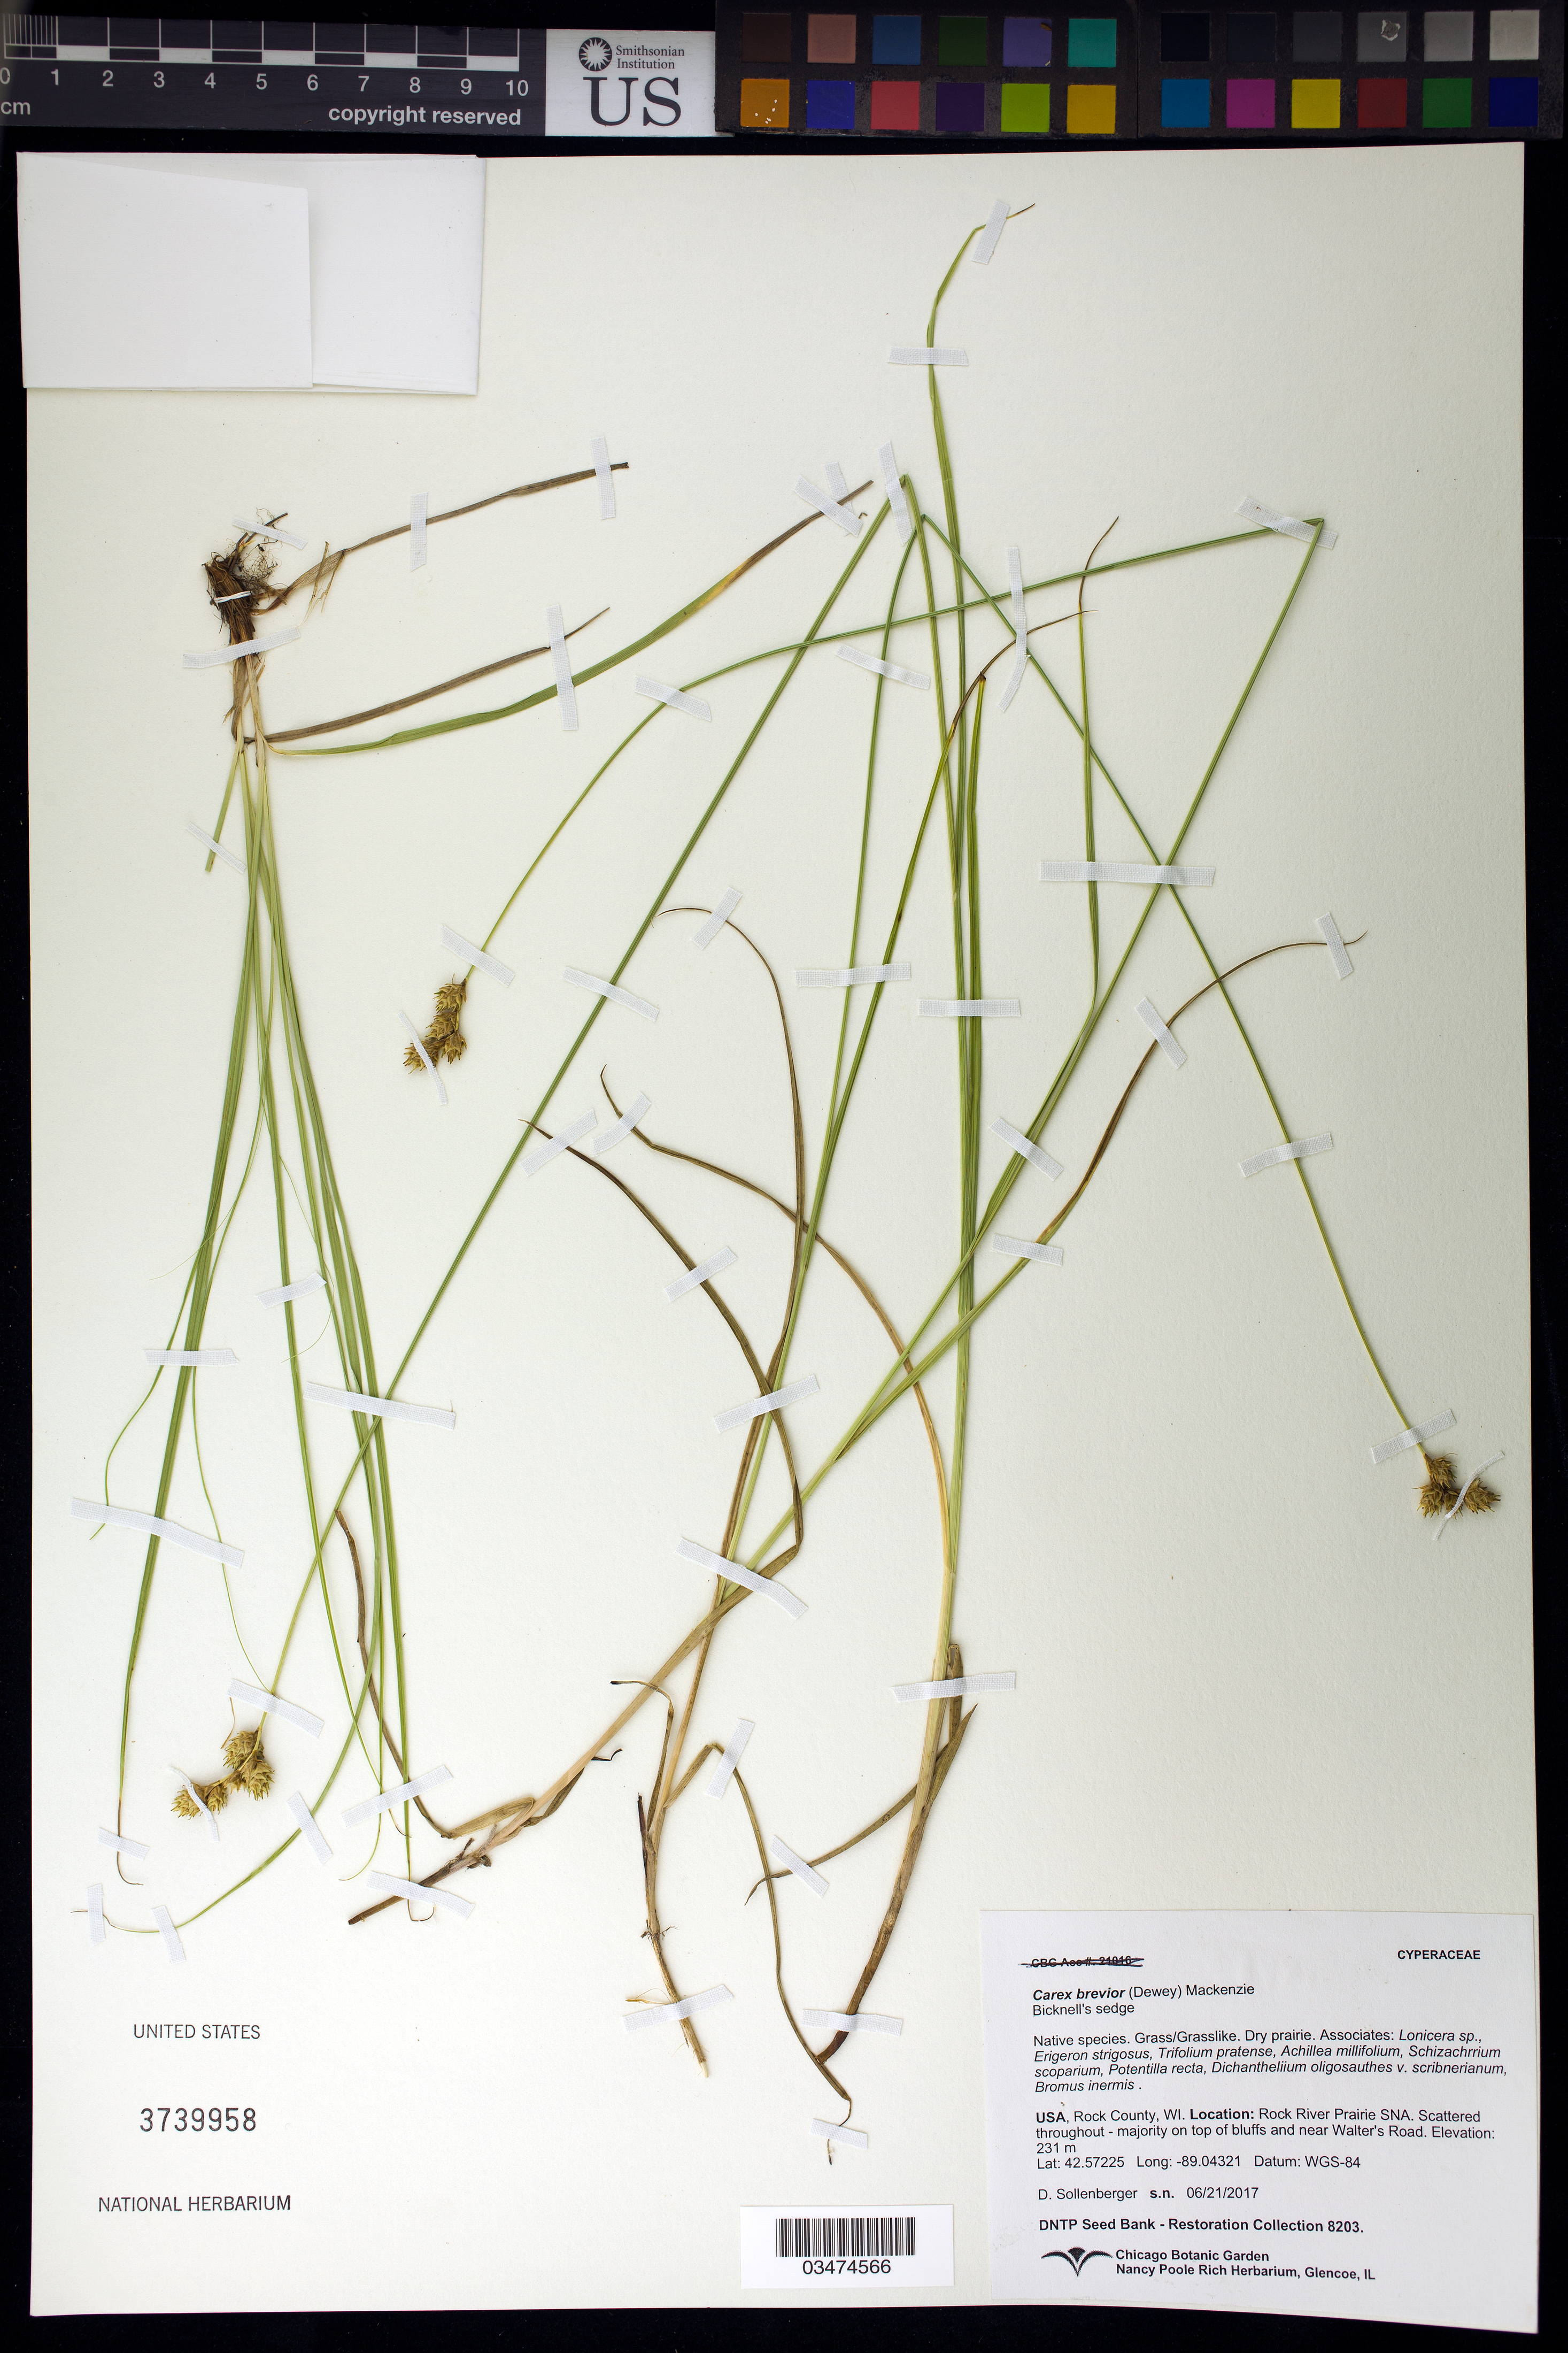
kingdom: Plantae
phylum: Tracheophyta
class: Liliopsida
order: Poales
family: Cyperaceae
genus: Carex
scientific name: Carex brevior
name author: (Dewey) Mack. ex Lunell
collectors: D. Sollenberger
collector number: CBG-8203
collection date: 2017-06-21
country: United States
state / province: Wisconsin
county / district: Rock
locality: Rock River Prairie SNA, near Walter' Road.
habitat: Dry prairie. Grass/grasslike.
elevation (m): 231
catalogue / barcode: US 3739958